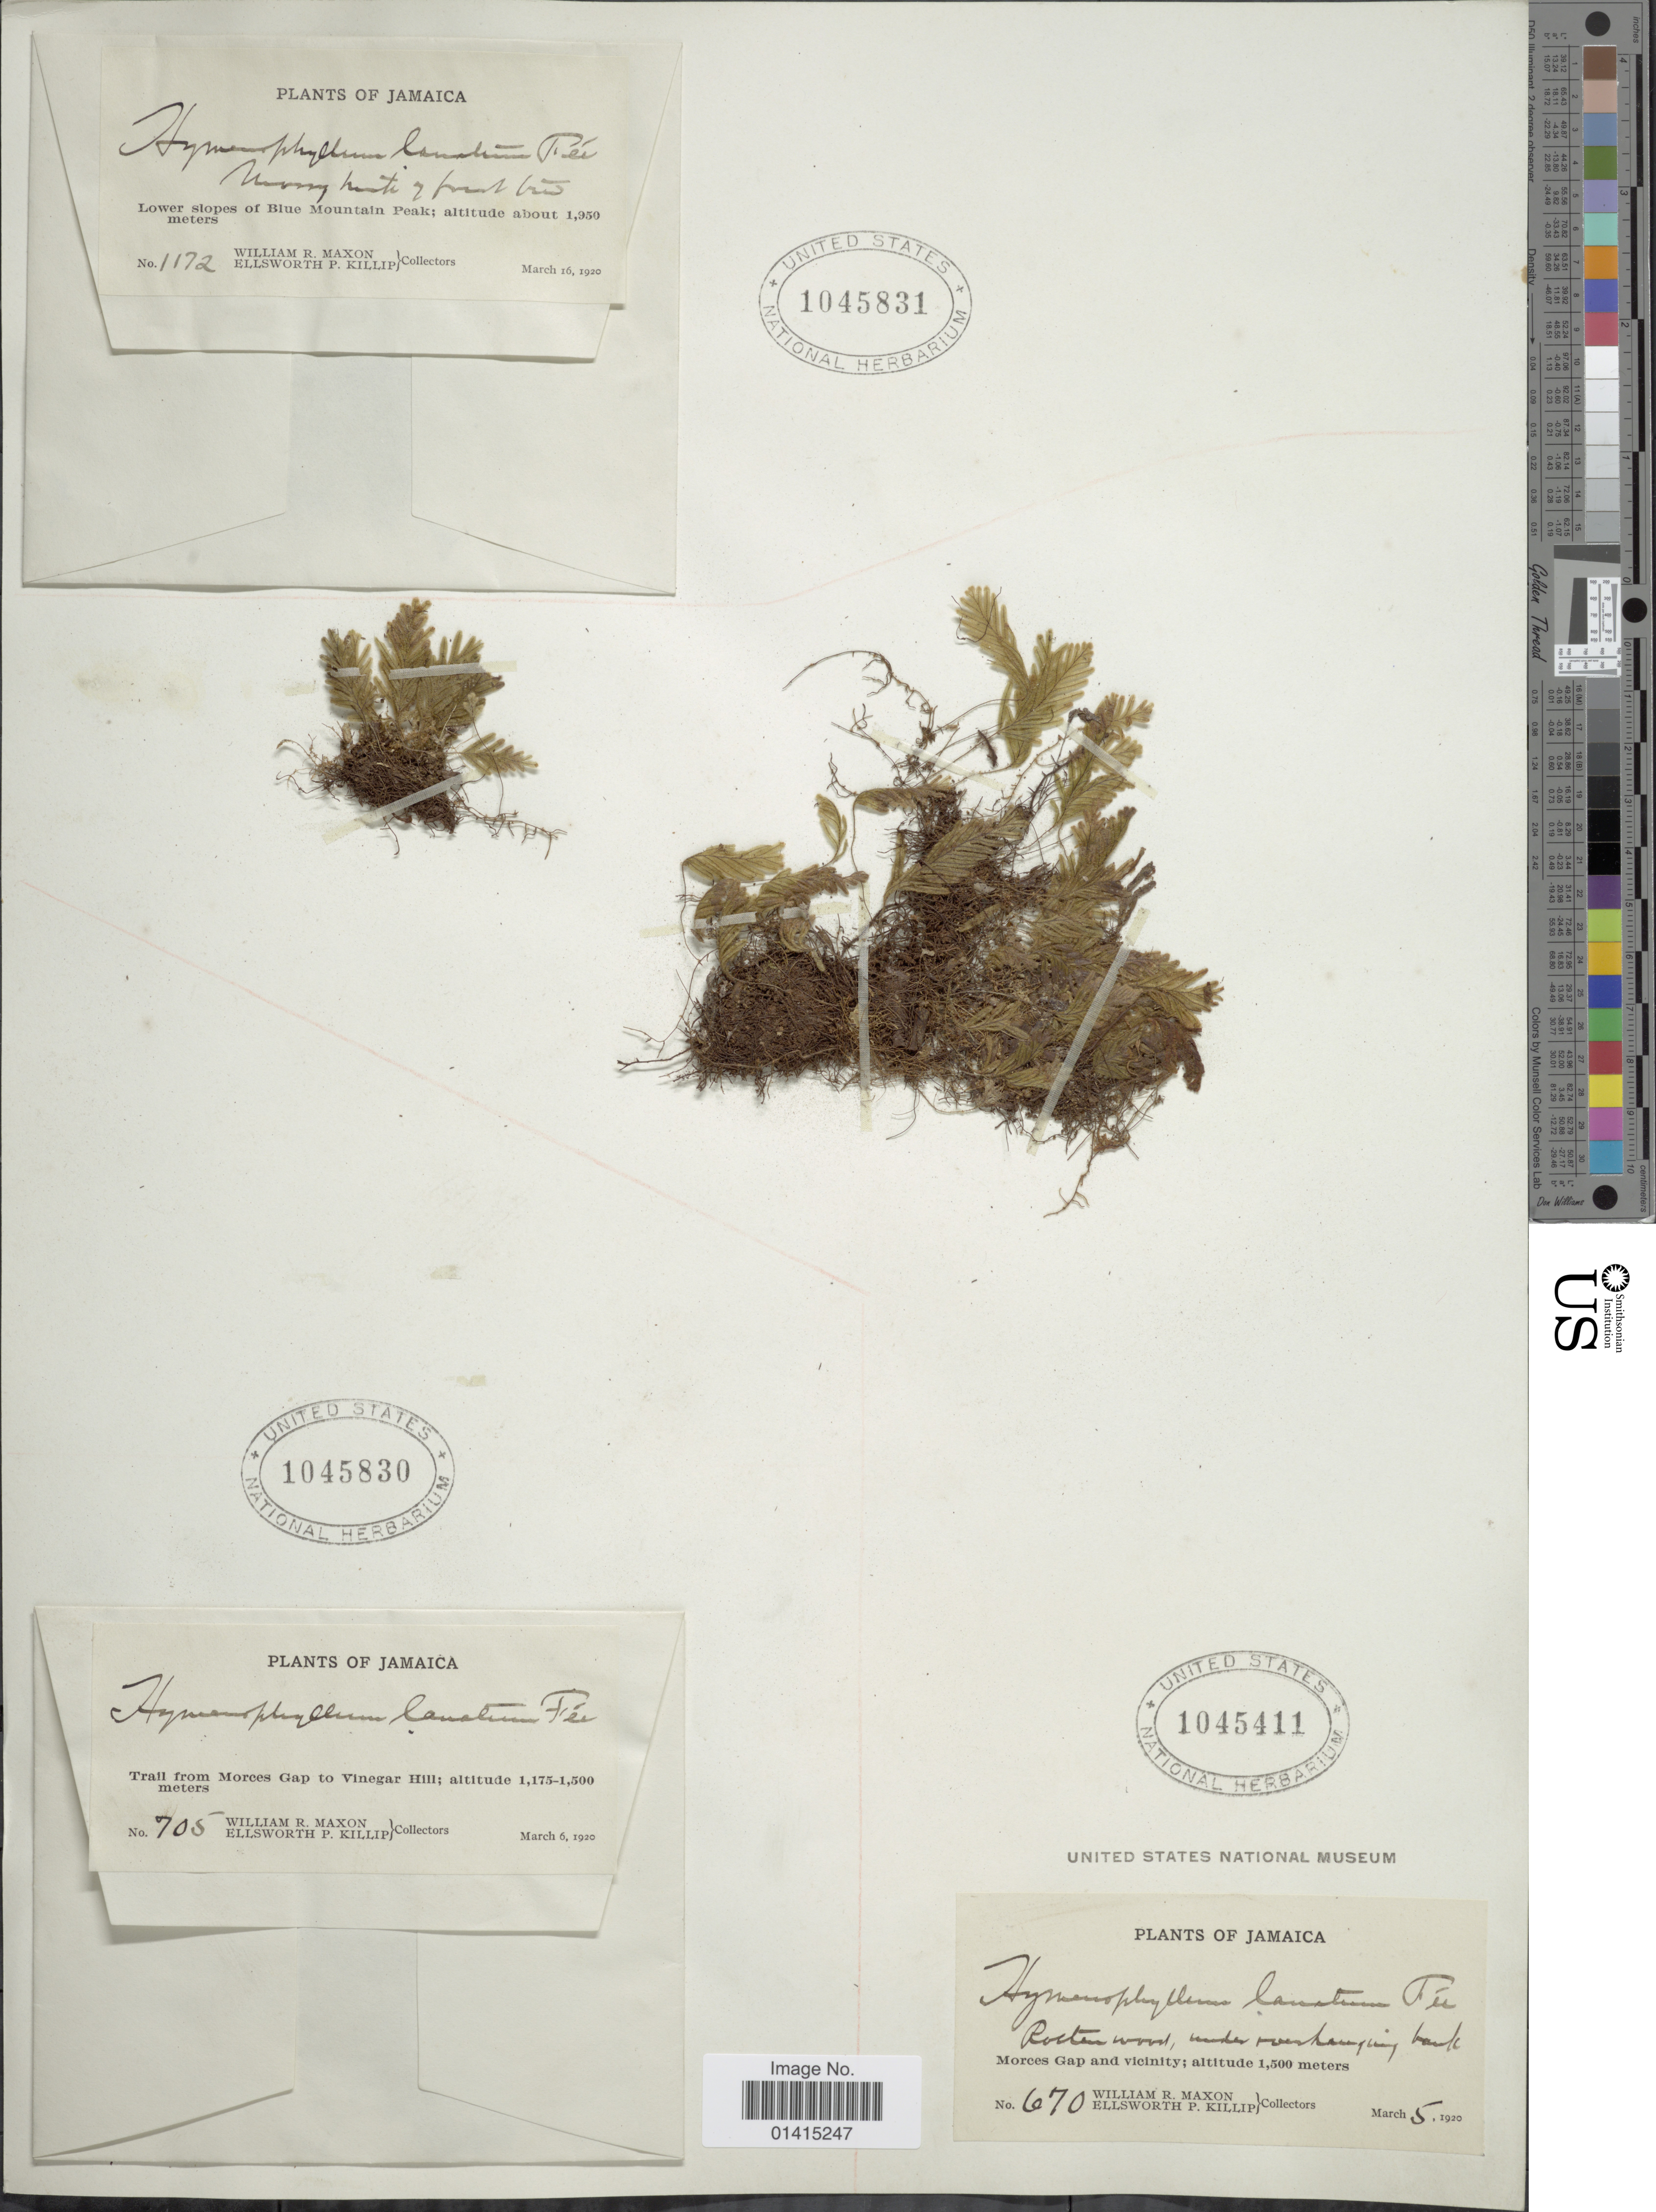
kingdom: Plantae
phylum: Tracheophyta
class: Polypodiopsida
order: Hymenophyllales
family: Hymenophyllaceae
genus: Hymenophyllum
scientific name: Hymenophyllum lanatum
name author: Fée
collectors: W. R. Maxon & E. P. Killip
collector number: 670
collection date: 1920-03-05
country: Jamaica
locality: Morces Gap and vicinity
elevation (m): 1500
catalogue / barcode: US 1045411